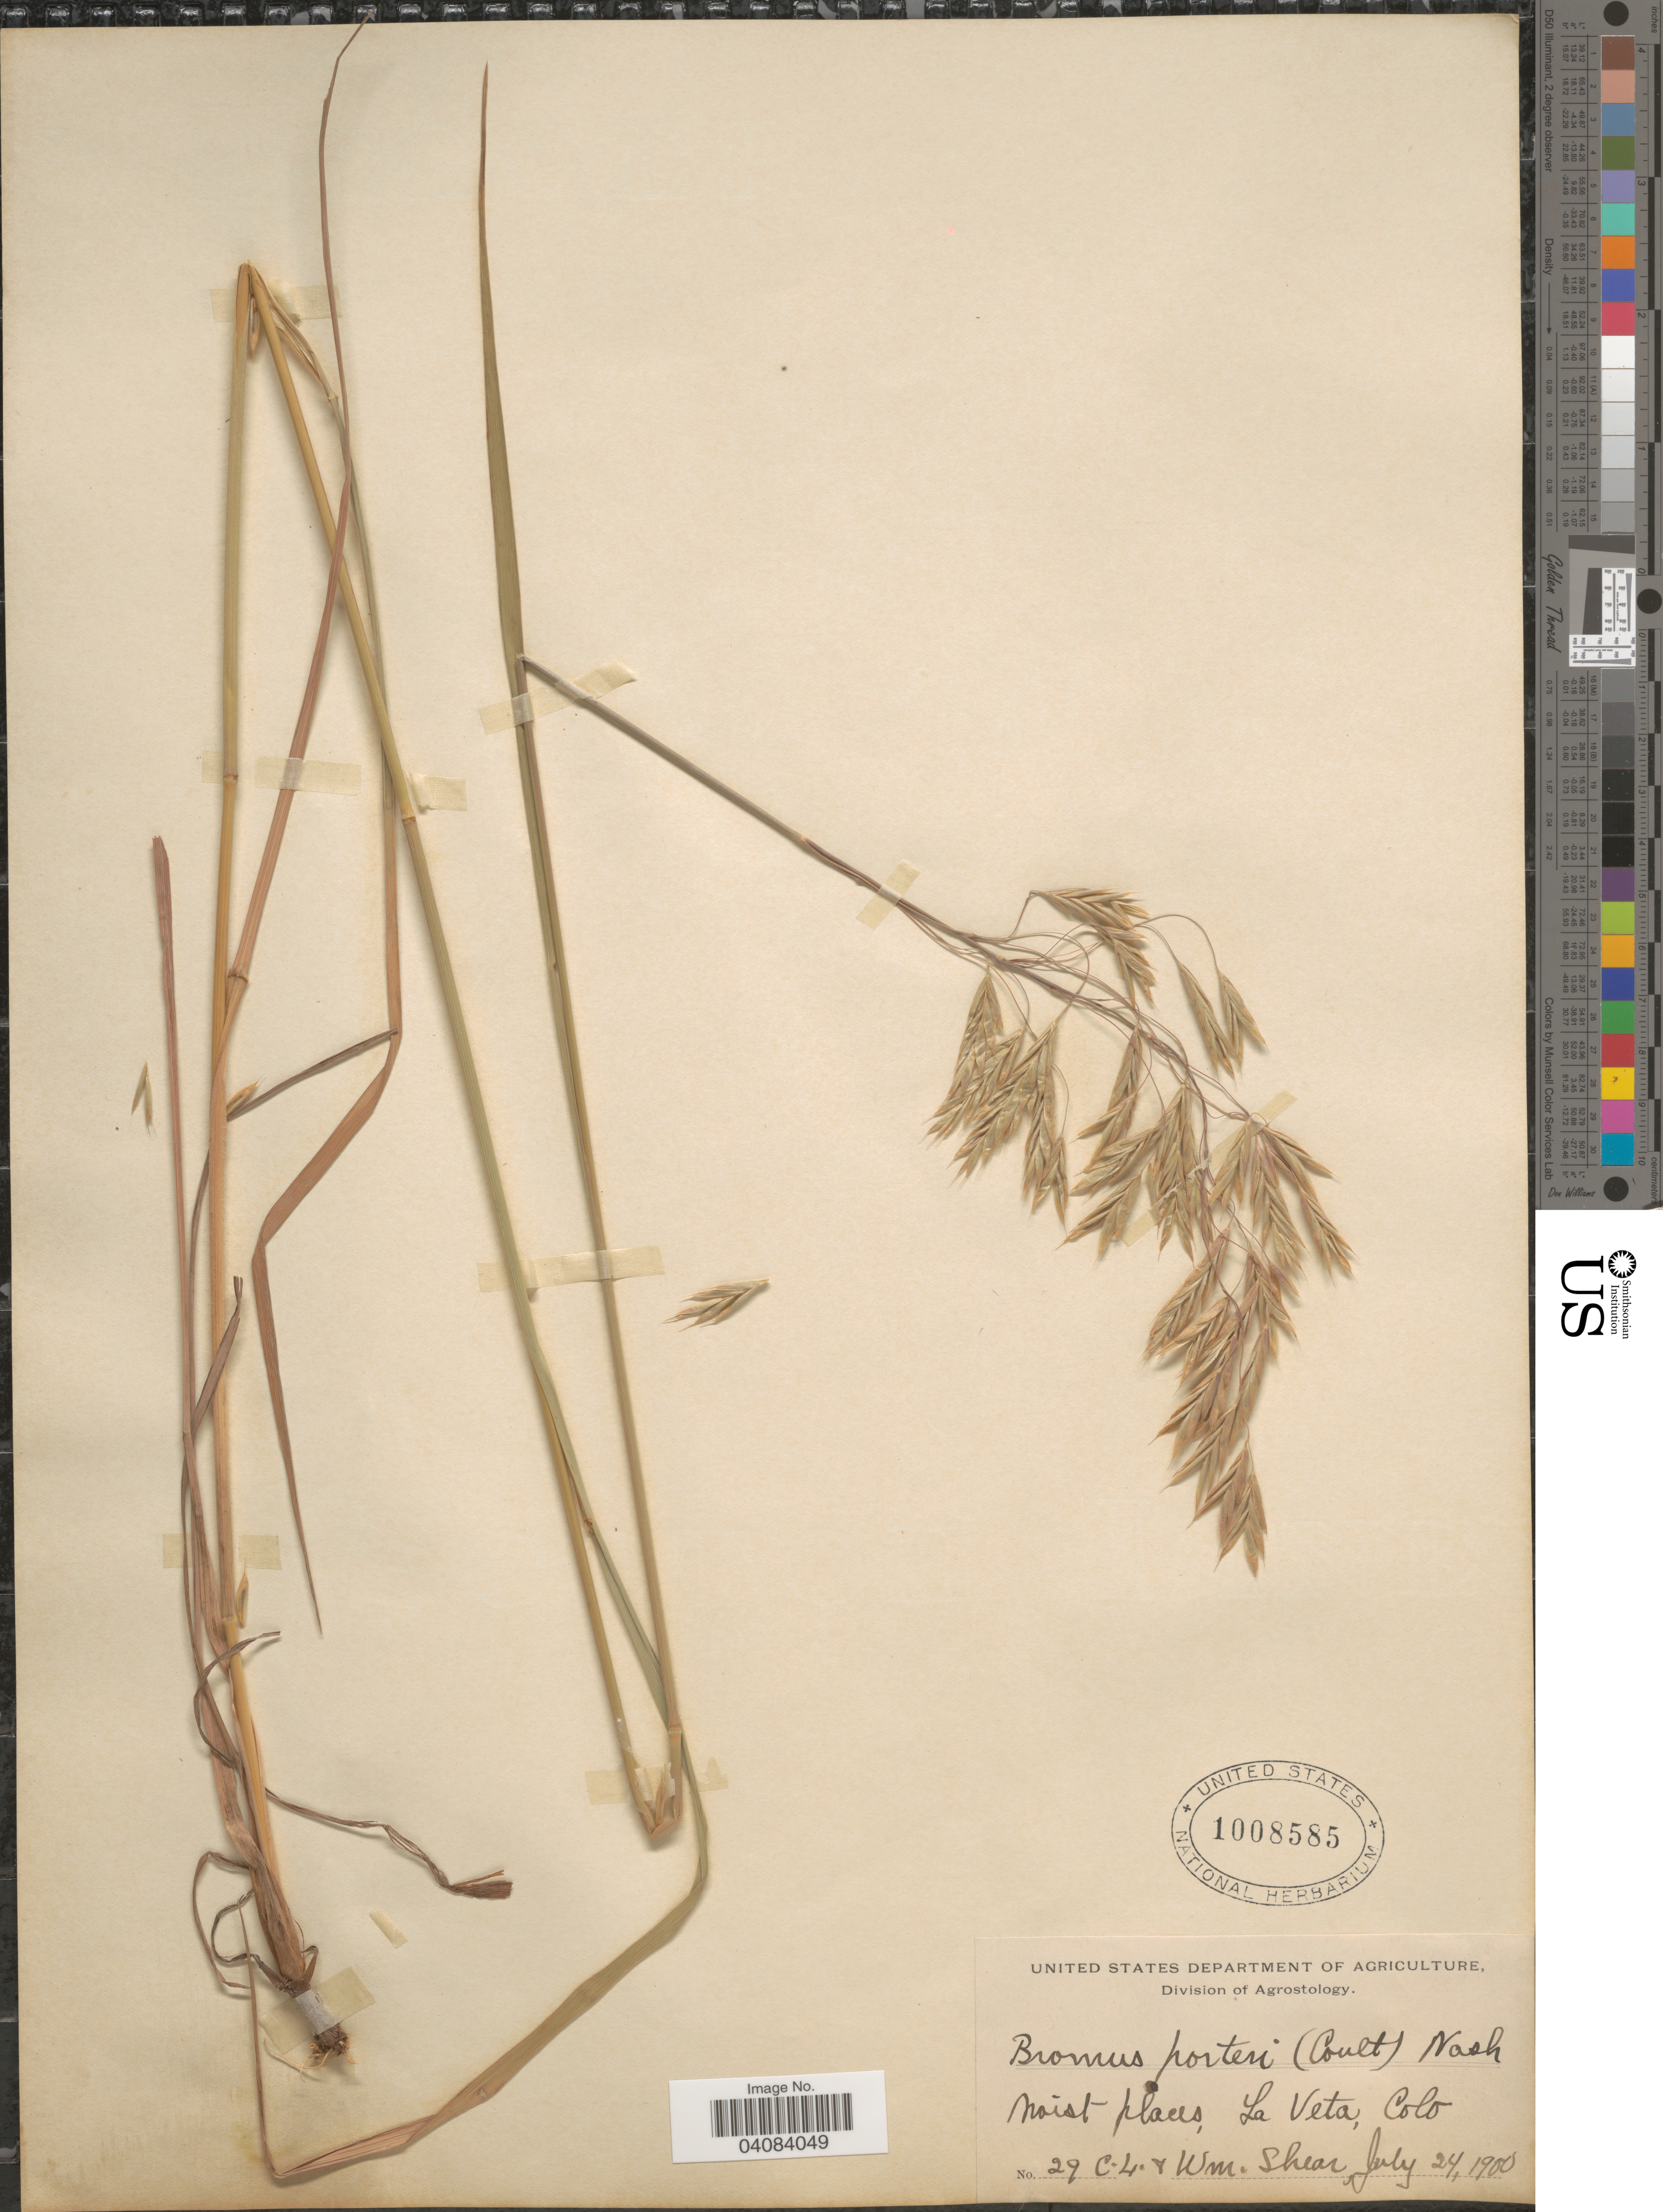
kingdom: Plantae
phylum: Tracheophyta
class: Liliopsida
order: Poales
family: Poaceae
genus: Bromus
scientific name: Bromus porteri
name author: (J.M. Coult.) Nash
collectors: C. L. Shear & W. Shear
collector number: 29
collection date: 1900-07-24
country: United States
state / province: Colorado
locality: Moist places, La Veta.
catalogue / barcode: US 1008585